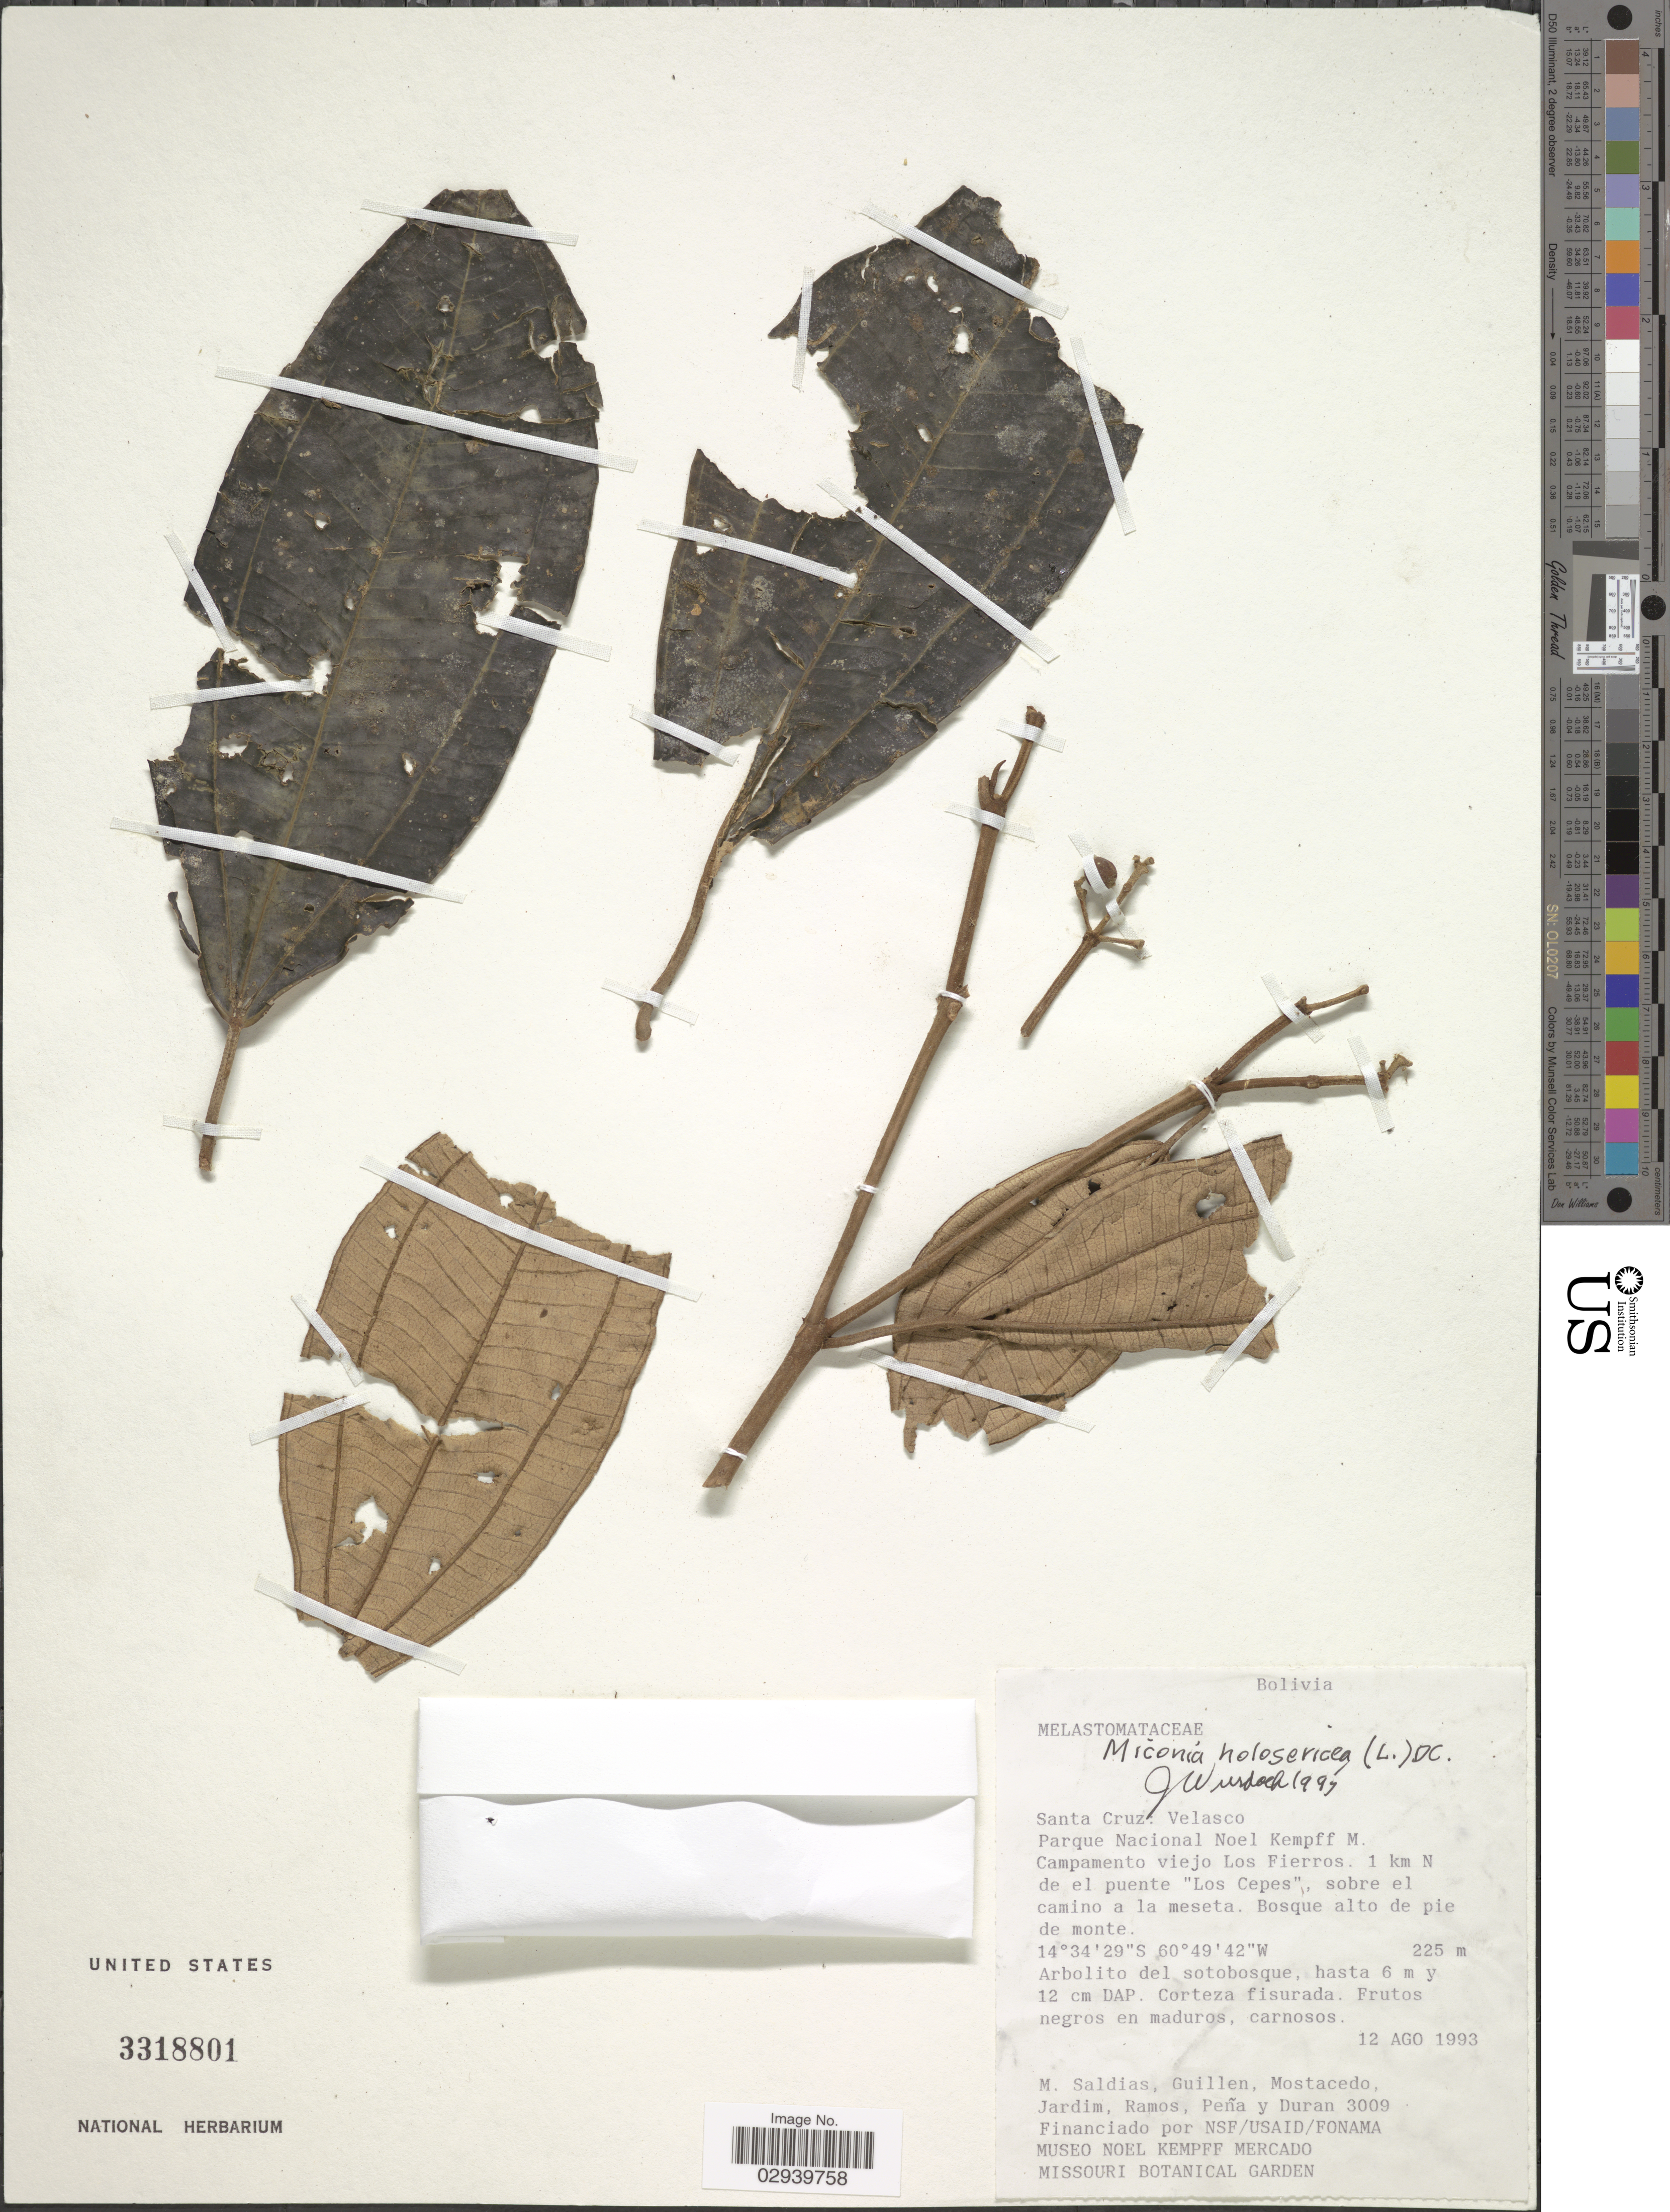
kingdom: Plantae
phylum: Tracheophyta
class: Magnoliopsida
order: Myrtales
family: Melastomataceae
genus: Miconia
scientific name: Miconia holesericea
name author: (L.) DC.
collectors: M. Saldias, -- Guillen, Mostacedo, --, Jardim, -- & et al.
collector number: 3009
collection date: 1993-08-12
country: Bolivia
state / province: Santa Cruz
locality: Santa Cruz: Velasco. Parque Nacional Noel Kempff M. Campamento viejo Los Fierros. 1 km N del el puente "Los Cepes", sobre el camino a la meseta.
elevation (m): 225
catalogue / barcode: US 3318801